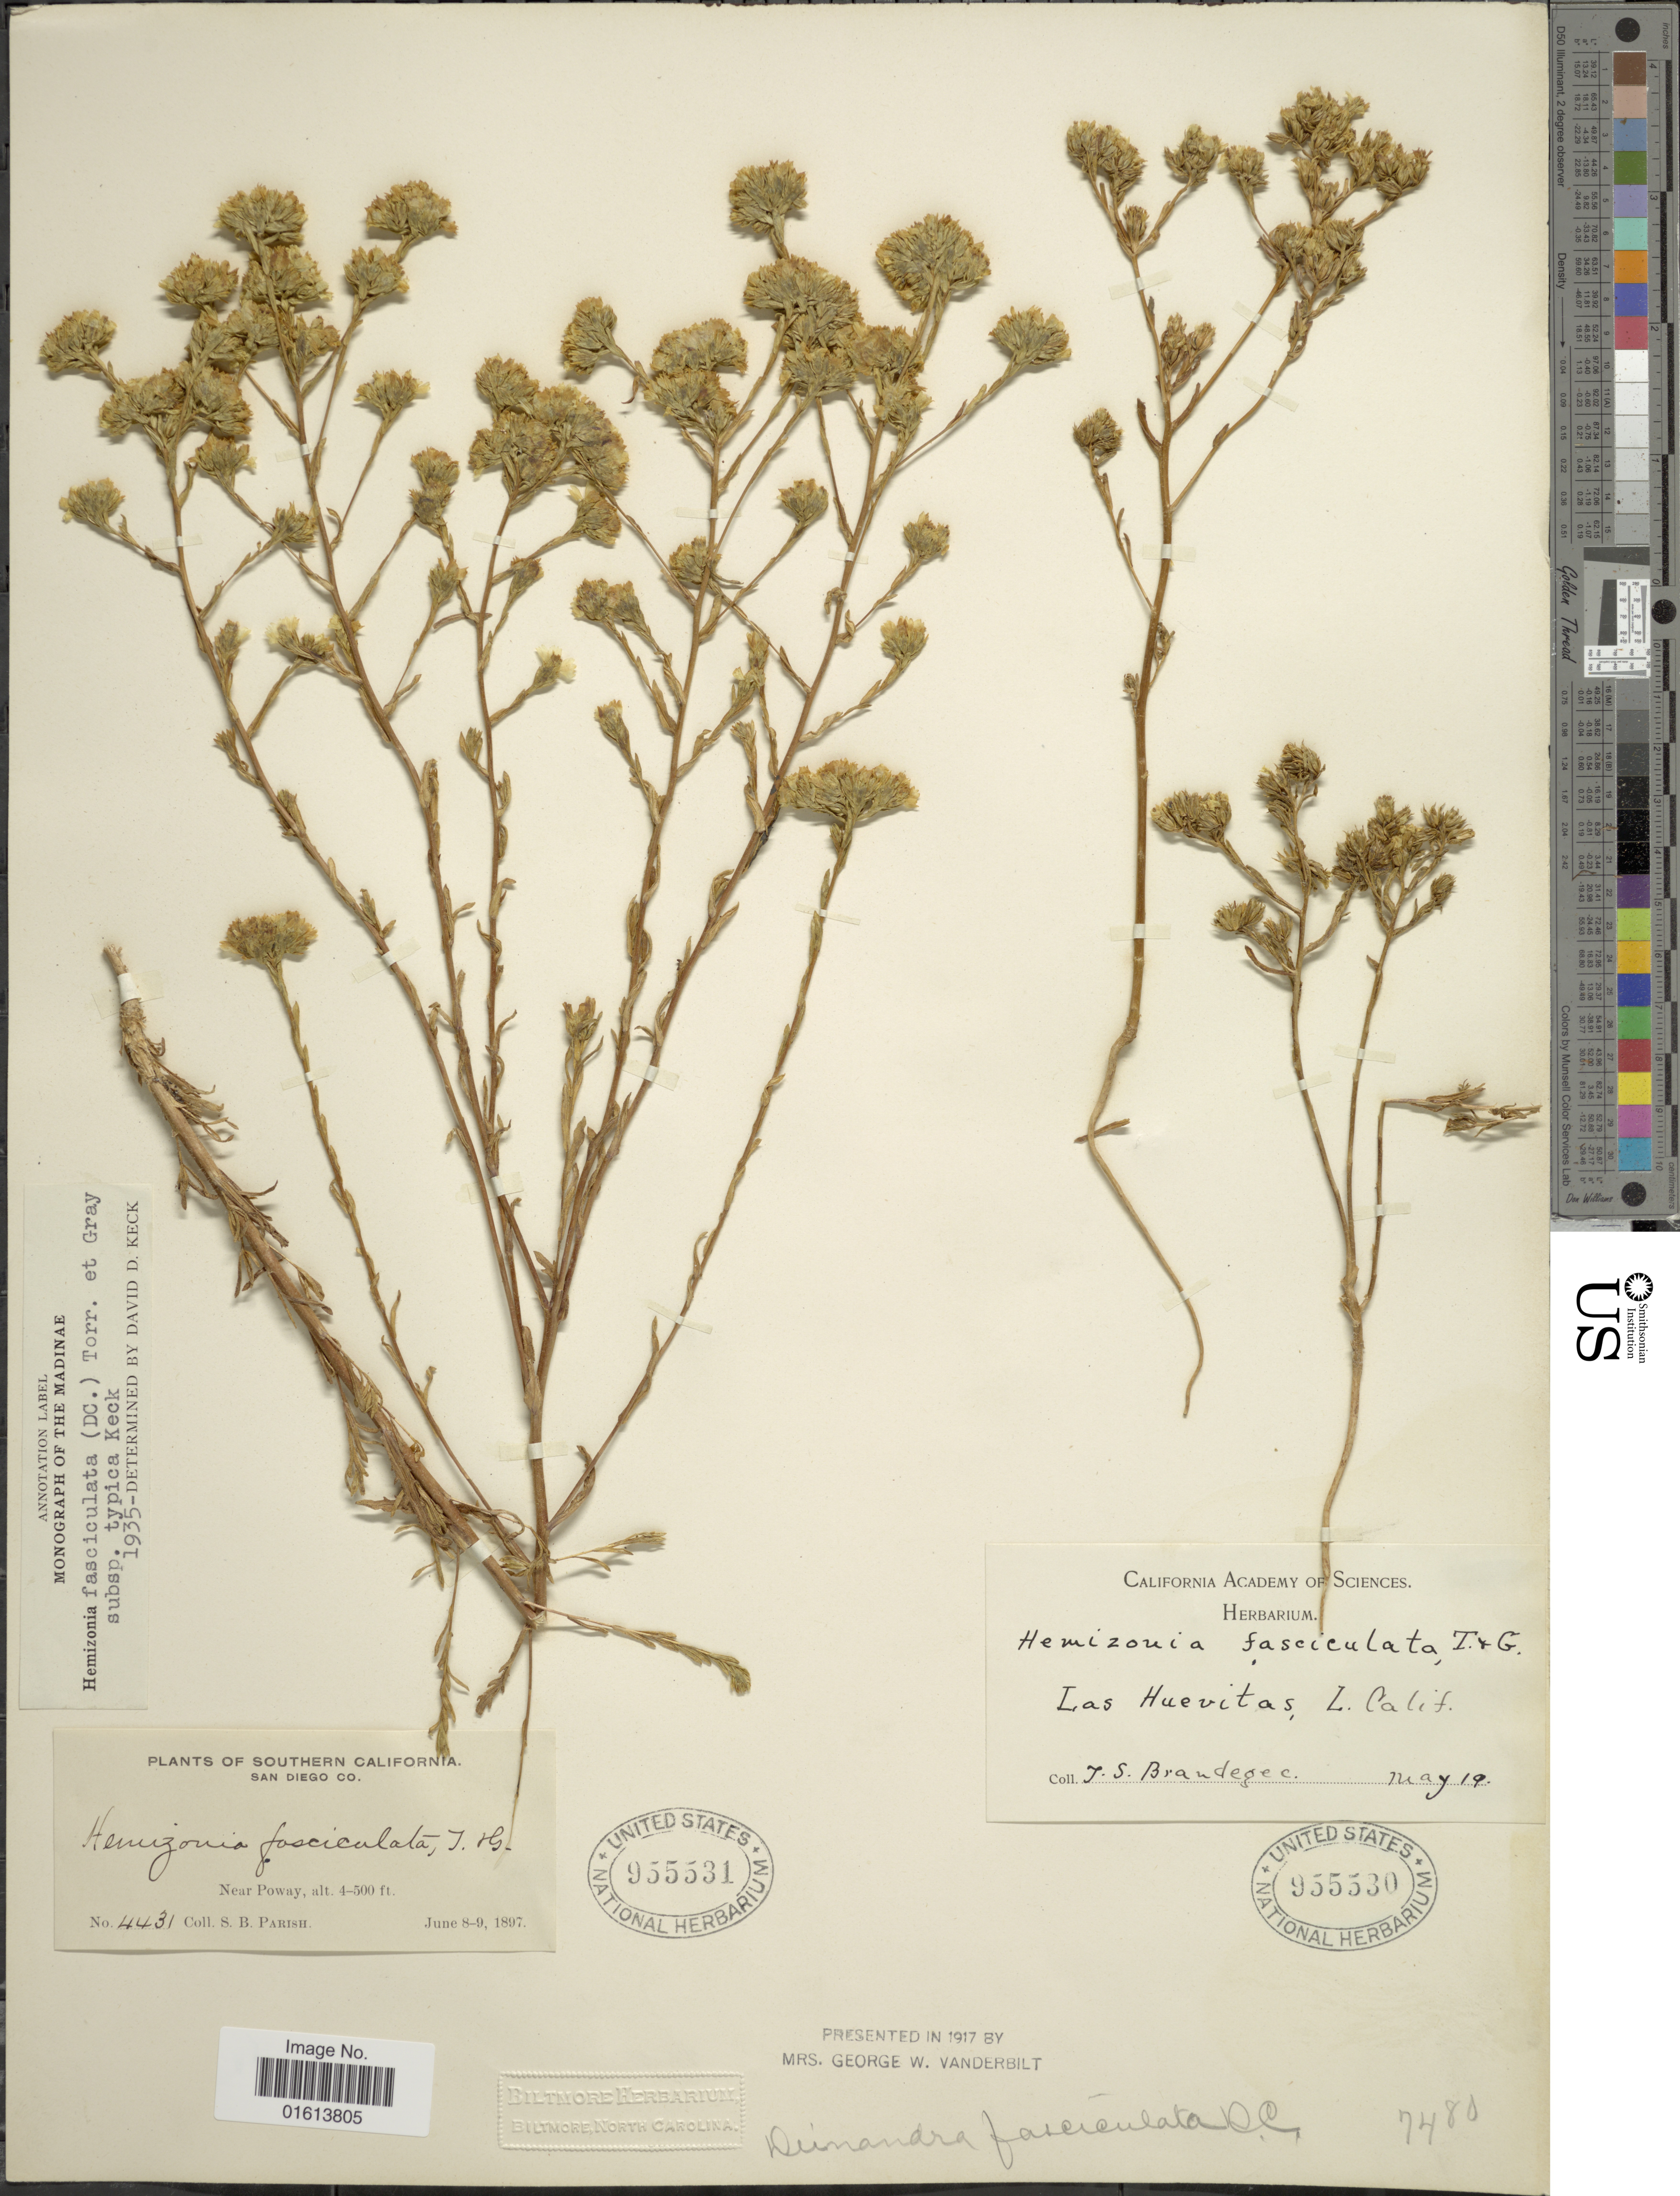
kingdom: Plantae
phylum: Tracheophyta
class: Magnoliopsida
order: Asterales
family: Asteraceae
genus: Deinandra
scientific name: Deinandra fasciculata subsp. fasciculata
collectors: J. S. Brandegee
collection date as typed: Transcribed d/m/y: /5/19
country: United States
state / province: California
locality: Las Huevitas. L. Calif.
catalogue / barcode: US 955530-2